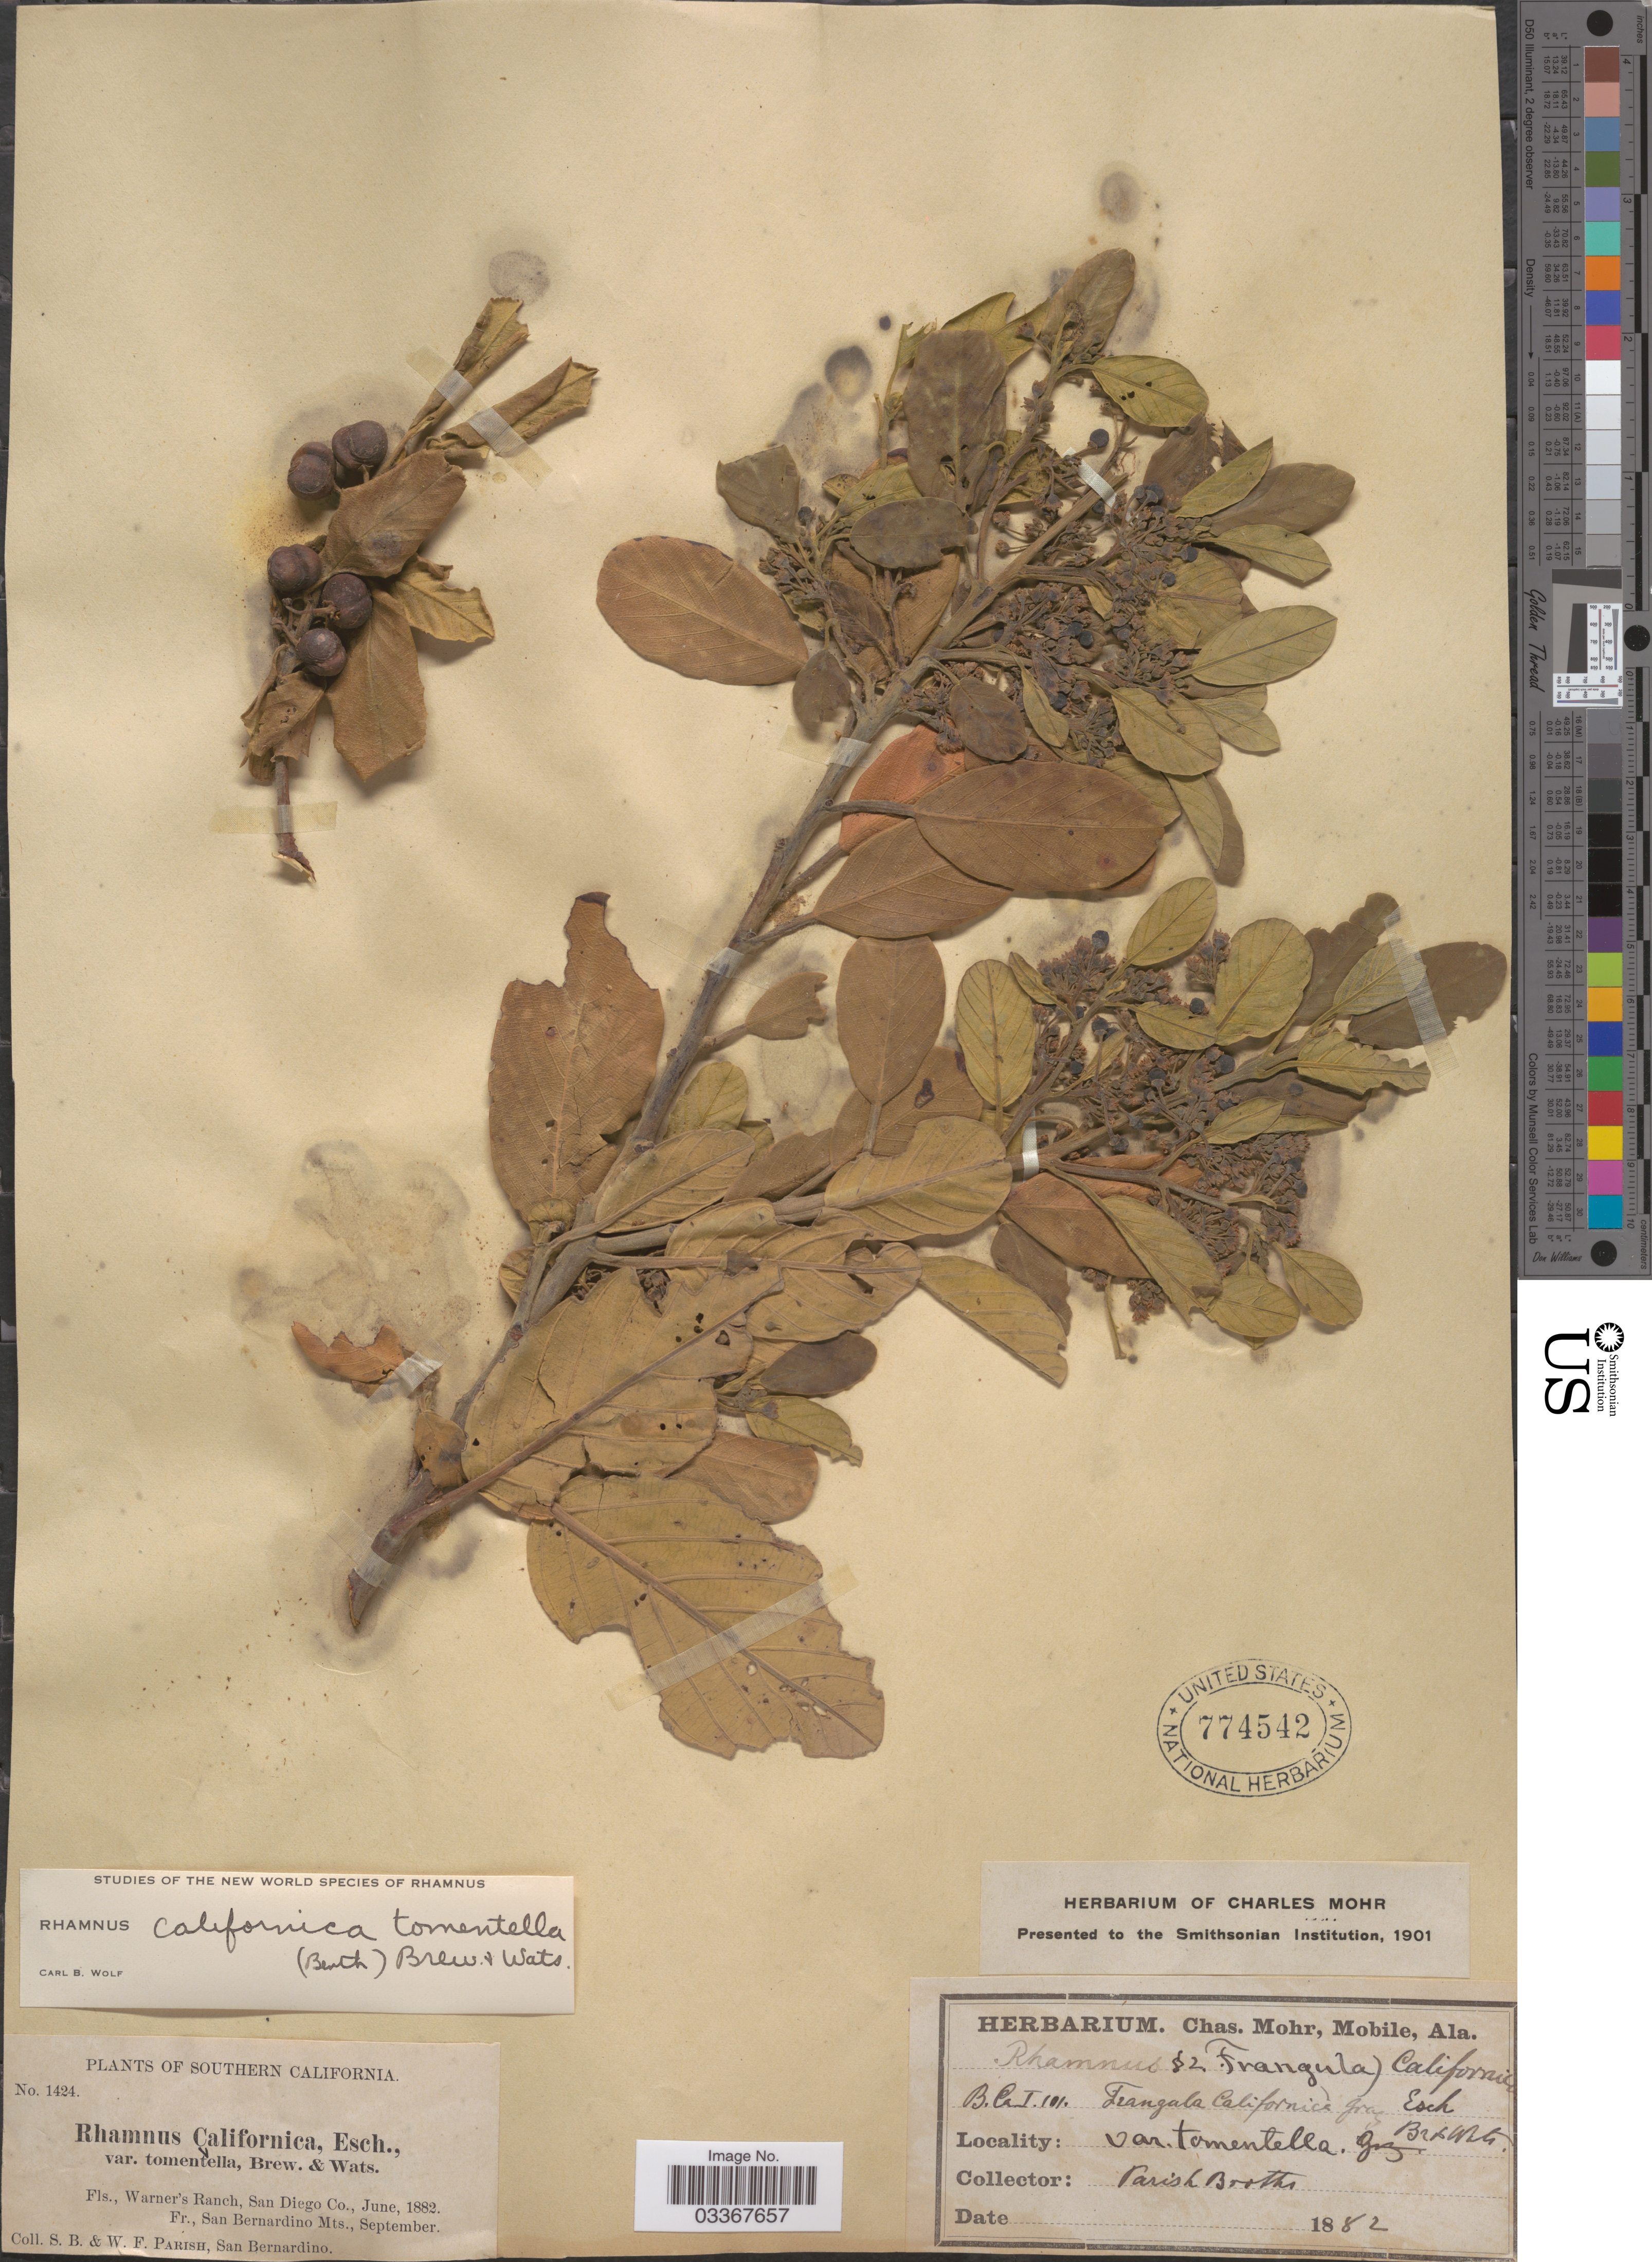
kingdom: Plantae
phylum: Tracheophyta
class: Magnoliopsida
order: Rosales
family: Rhamnaceae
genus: Frangula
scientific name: Frangula californica subsp. tomentella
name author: (Benth.) Kartesz & Gandhi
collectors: S. B. Parish & W. F. Parish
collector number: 1424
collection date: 1882-06/1882-09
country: United States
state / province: California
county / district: San Bernardino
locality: Southern California, Warner's Ranch, San Diego Co., San Bernardino Mts.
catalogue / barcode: US 774542